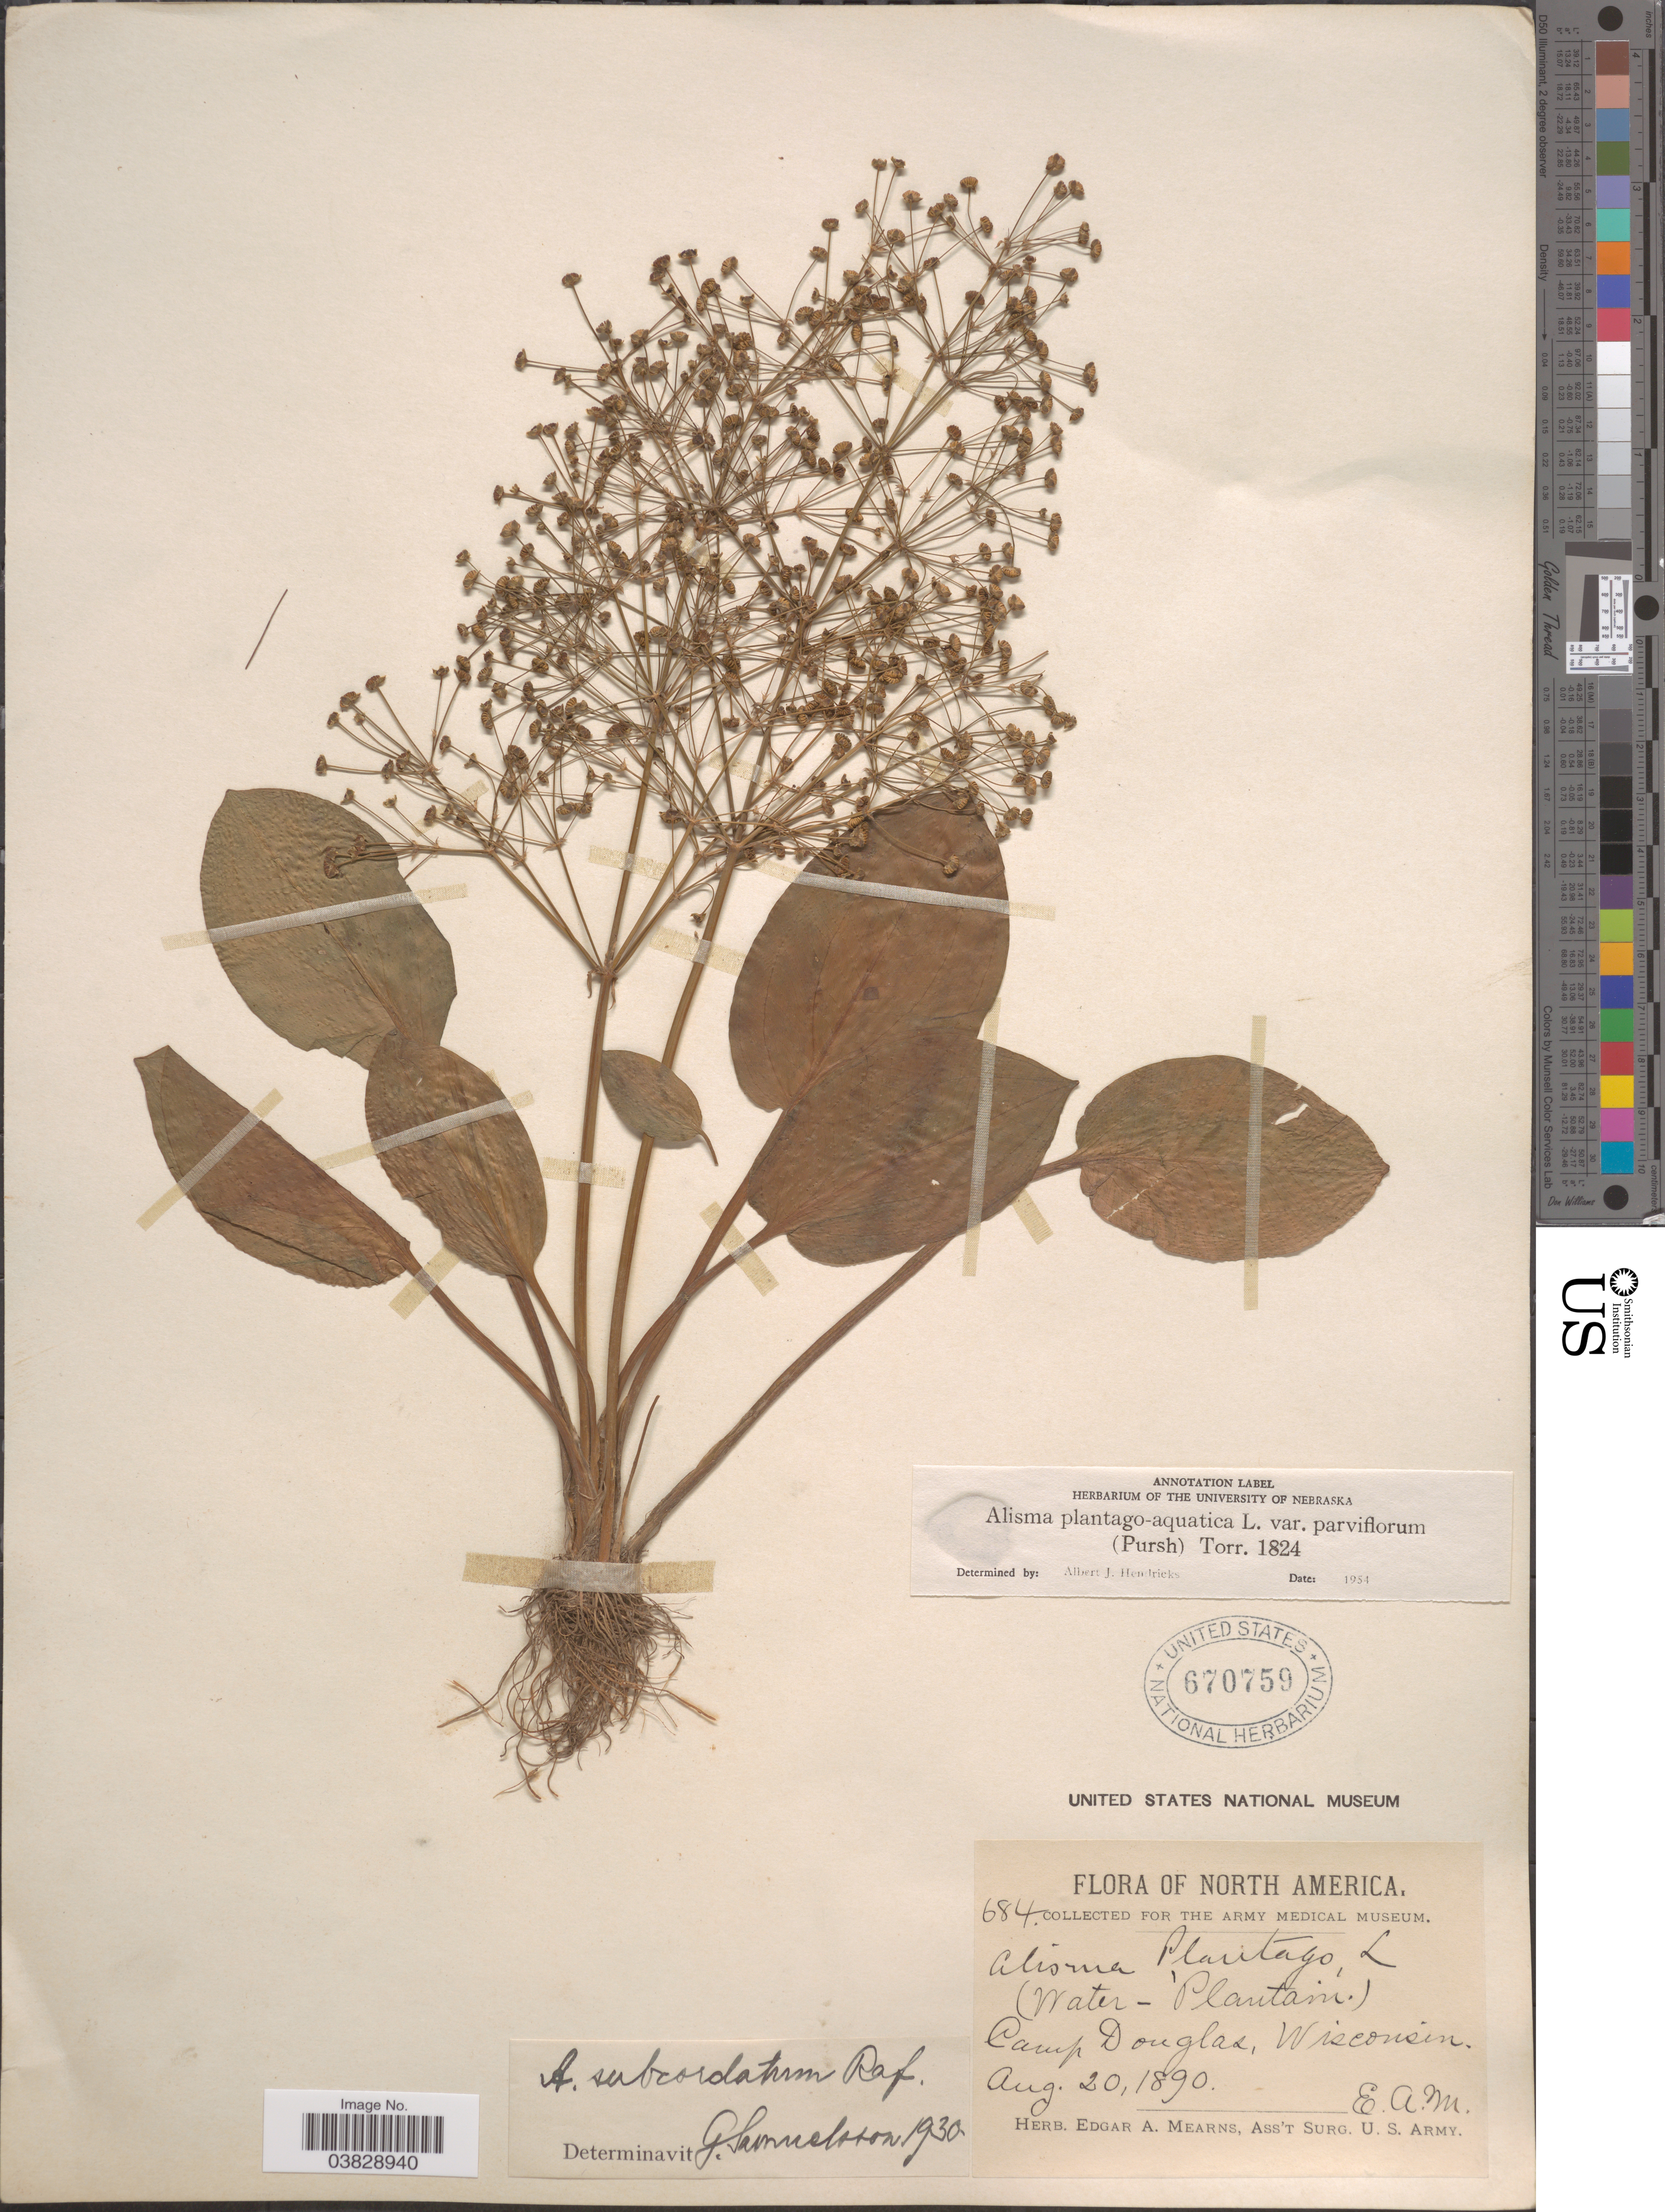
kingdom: Plantae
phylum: Tracheophyta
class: Liliopsida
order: Alismatales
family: Alismataceae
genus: Alisma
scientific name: Alisma plantago-aquatica var. parviflorum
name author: (Pursh) Torr.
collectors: E. A. Mearns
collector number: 684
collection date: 1890-08-20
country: United States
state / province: Wisconsin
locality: Camp Douglas.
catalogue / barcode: US 670759